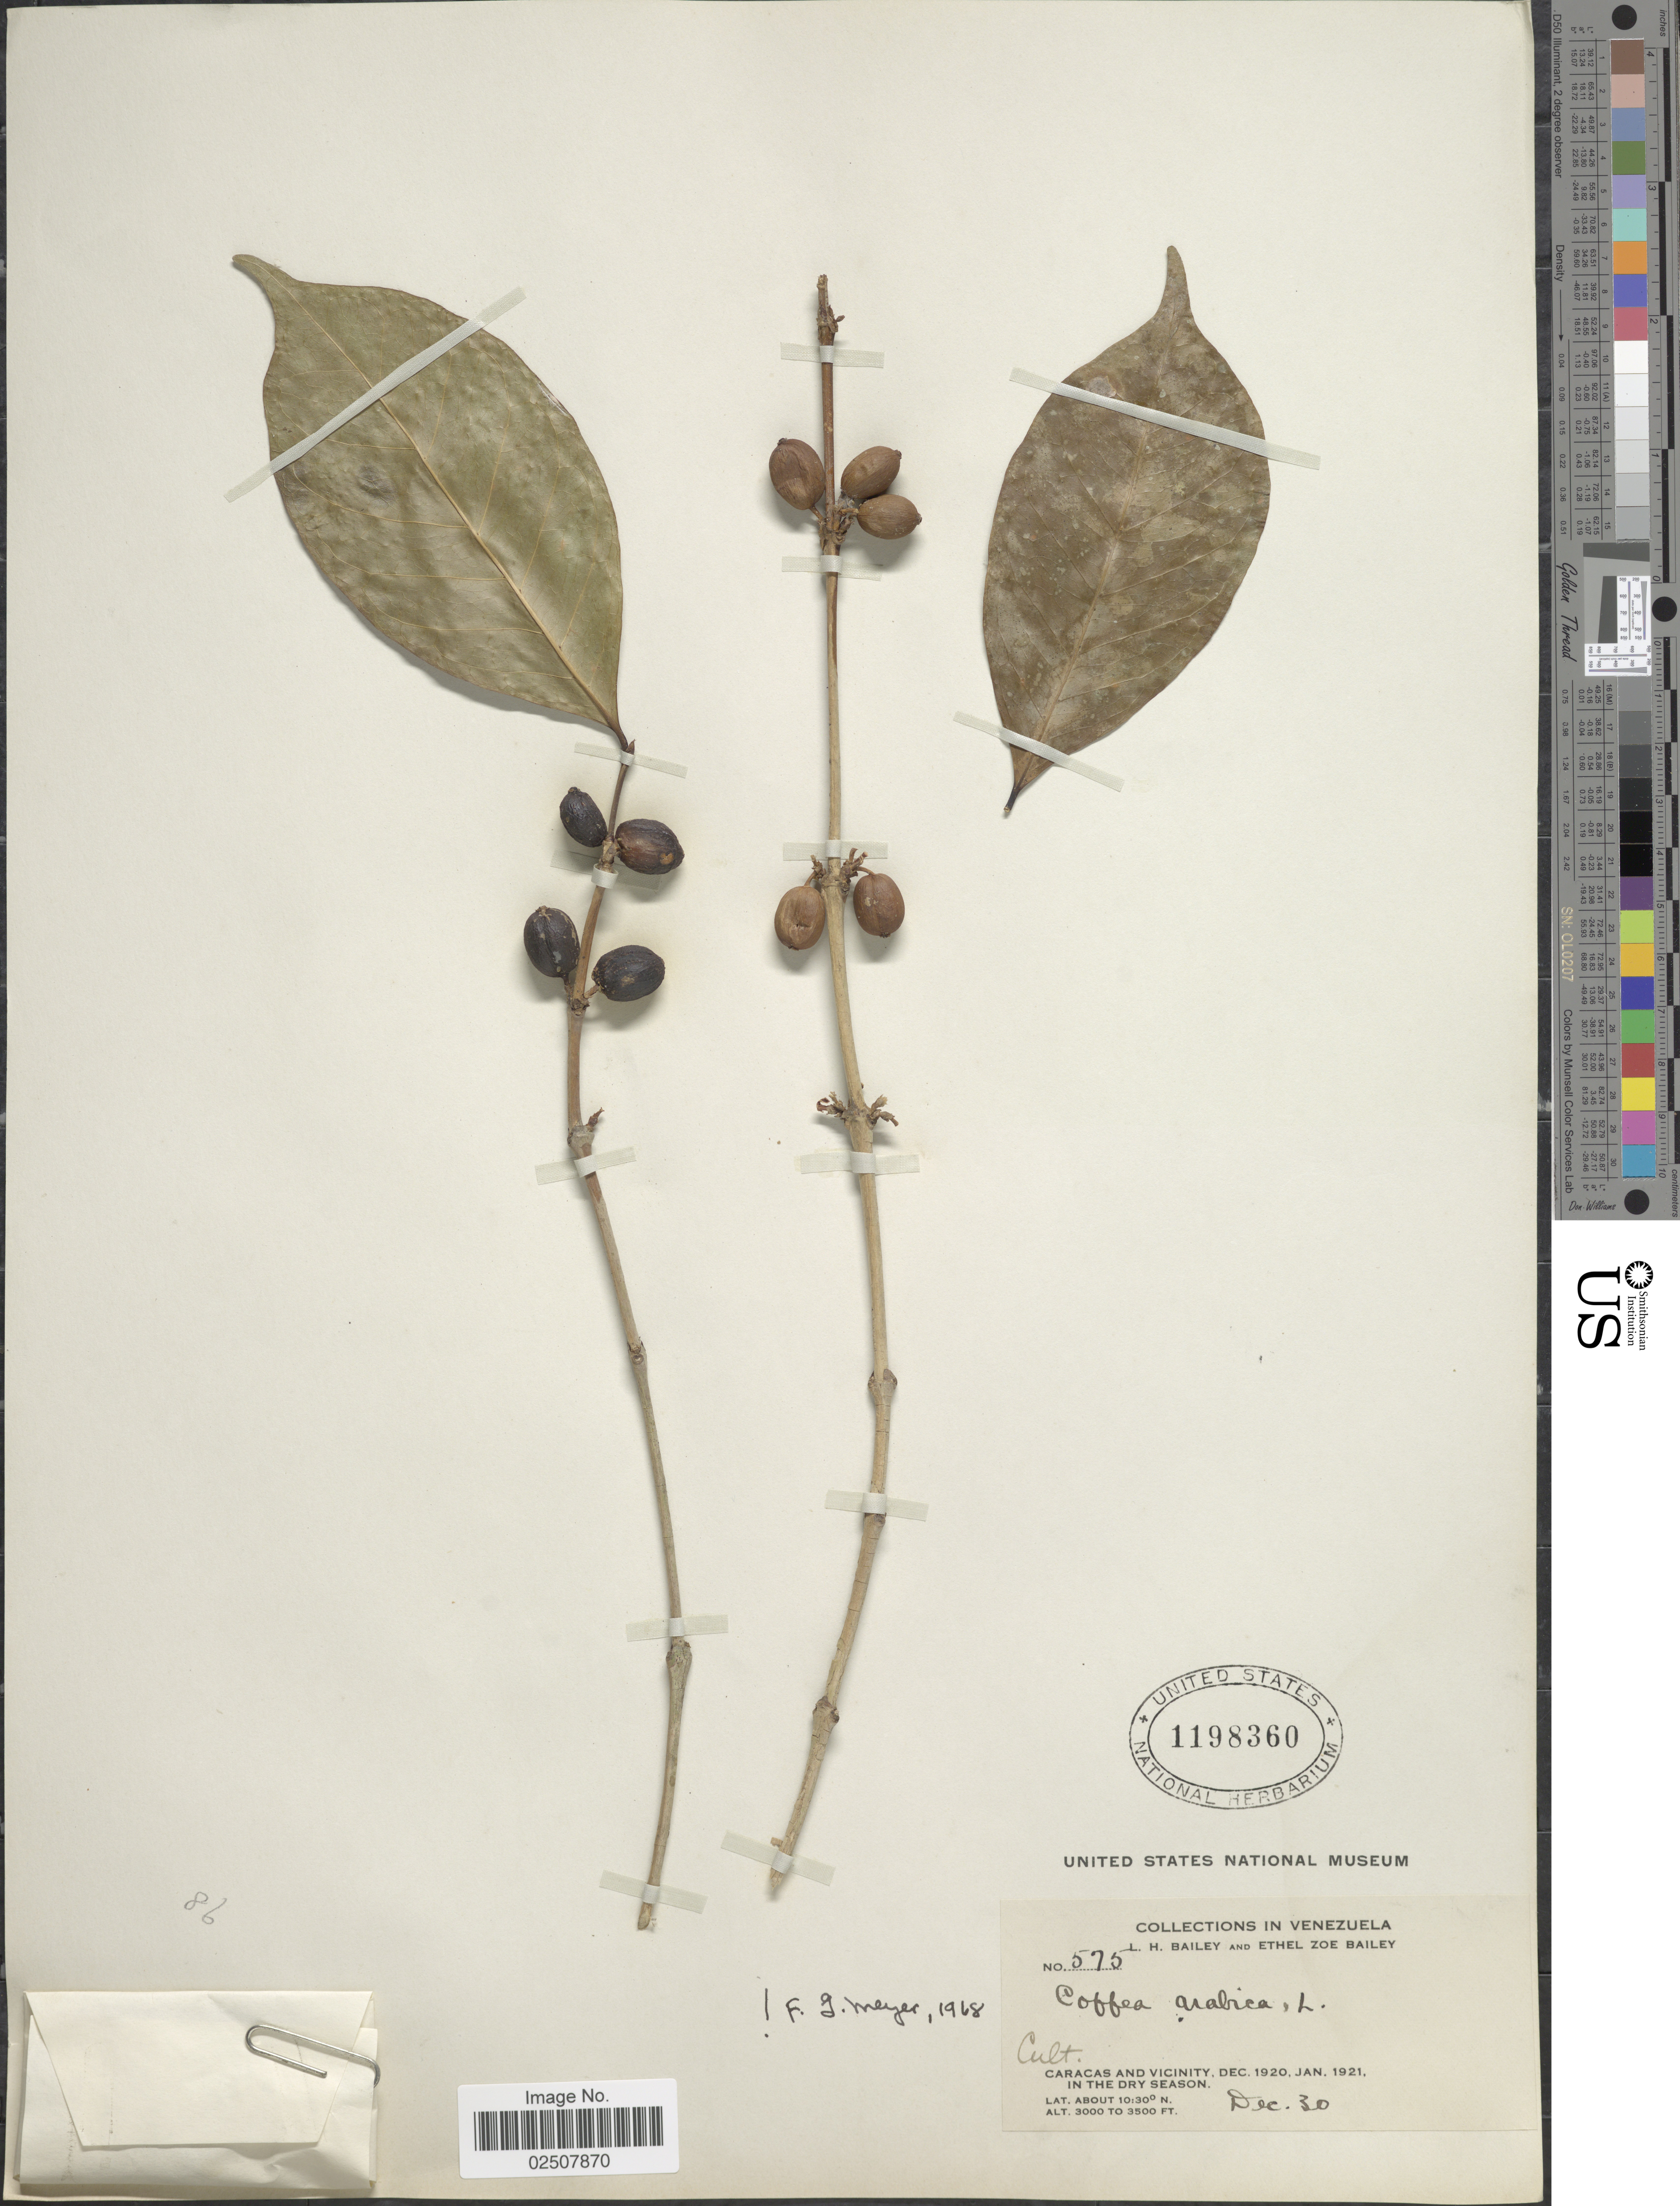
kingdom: Plantae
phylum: Tracheophyta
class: Magnoliopsida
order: Gentianales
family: Rubiaceae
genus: Coffea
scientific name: Coffea arabica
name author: L.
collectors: L. H. Bailey & E. Z. Bailey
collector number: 575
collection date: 1921-12-30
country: Venezuela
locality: Caracas and Vicinity, in the dry season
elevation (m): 914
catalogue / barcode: US 1198360